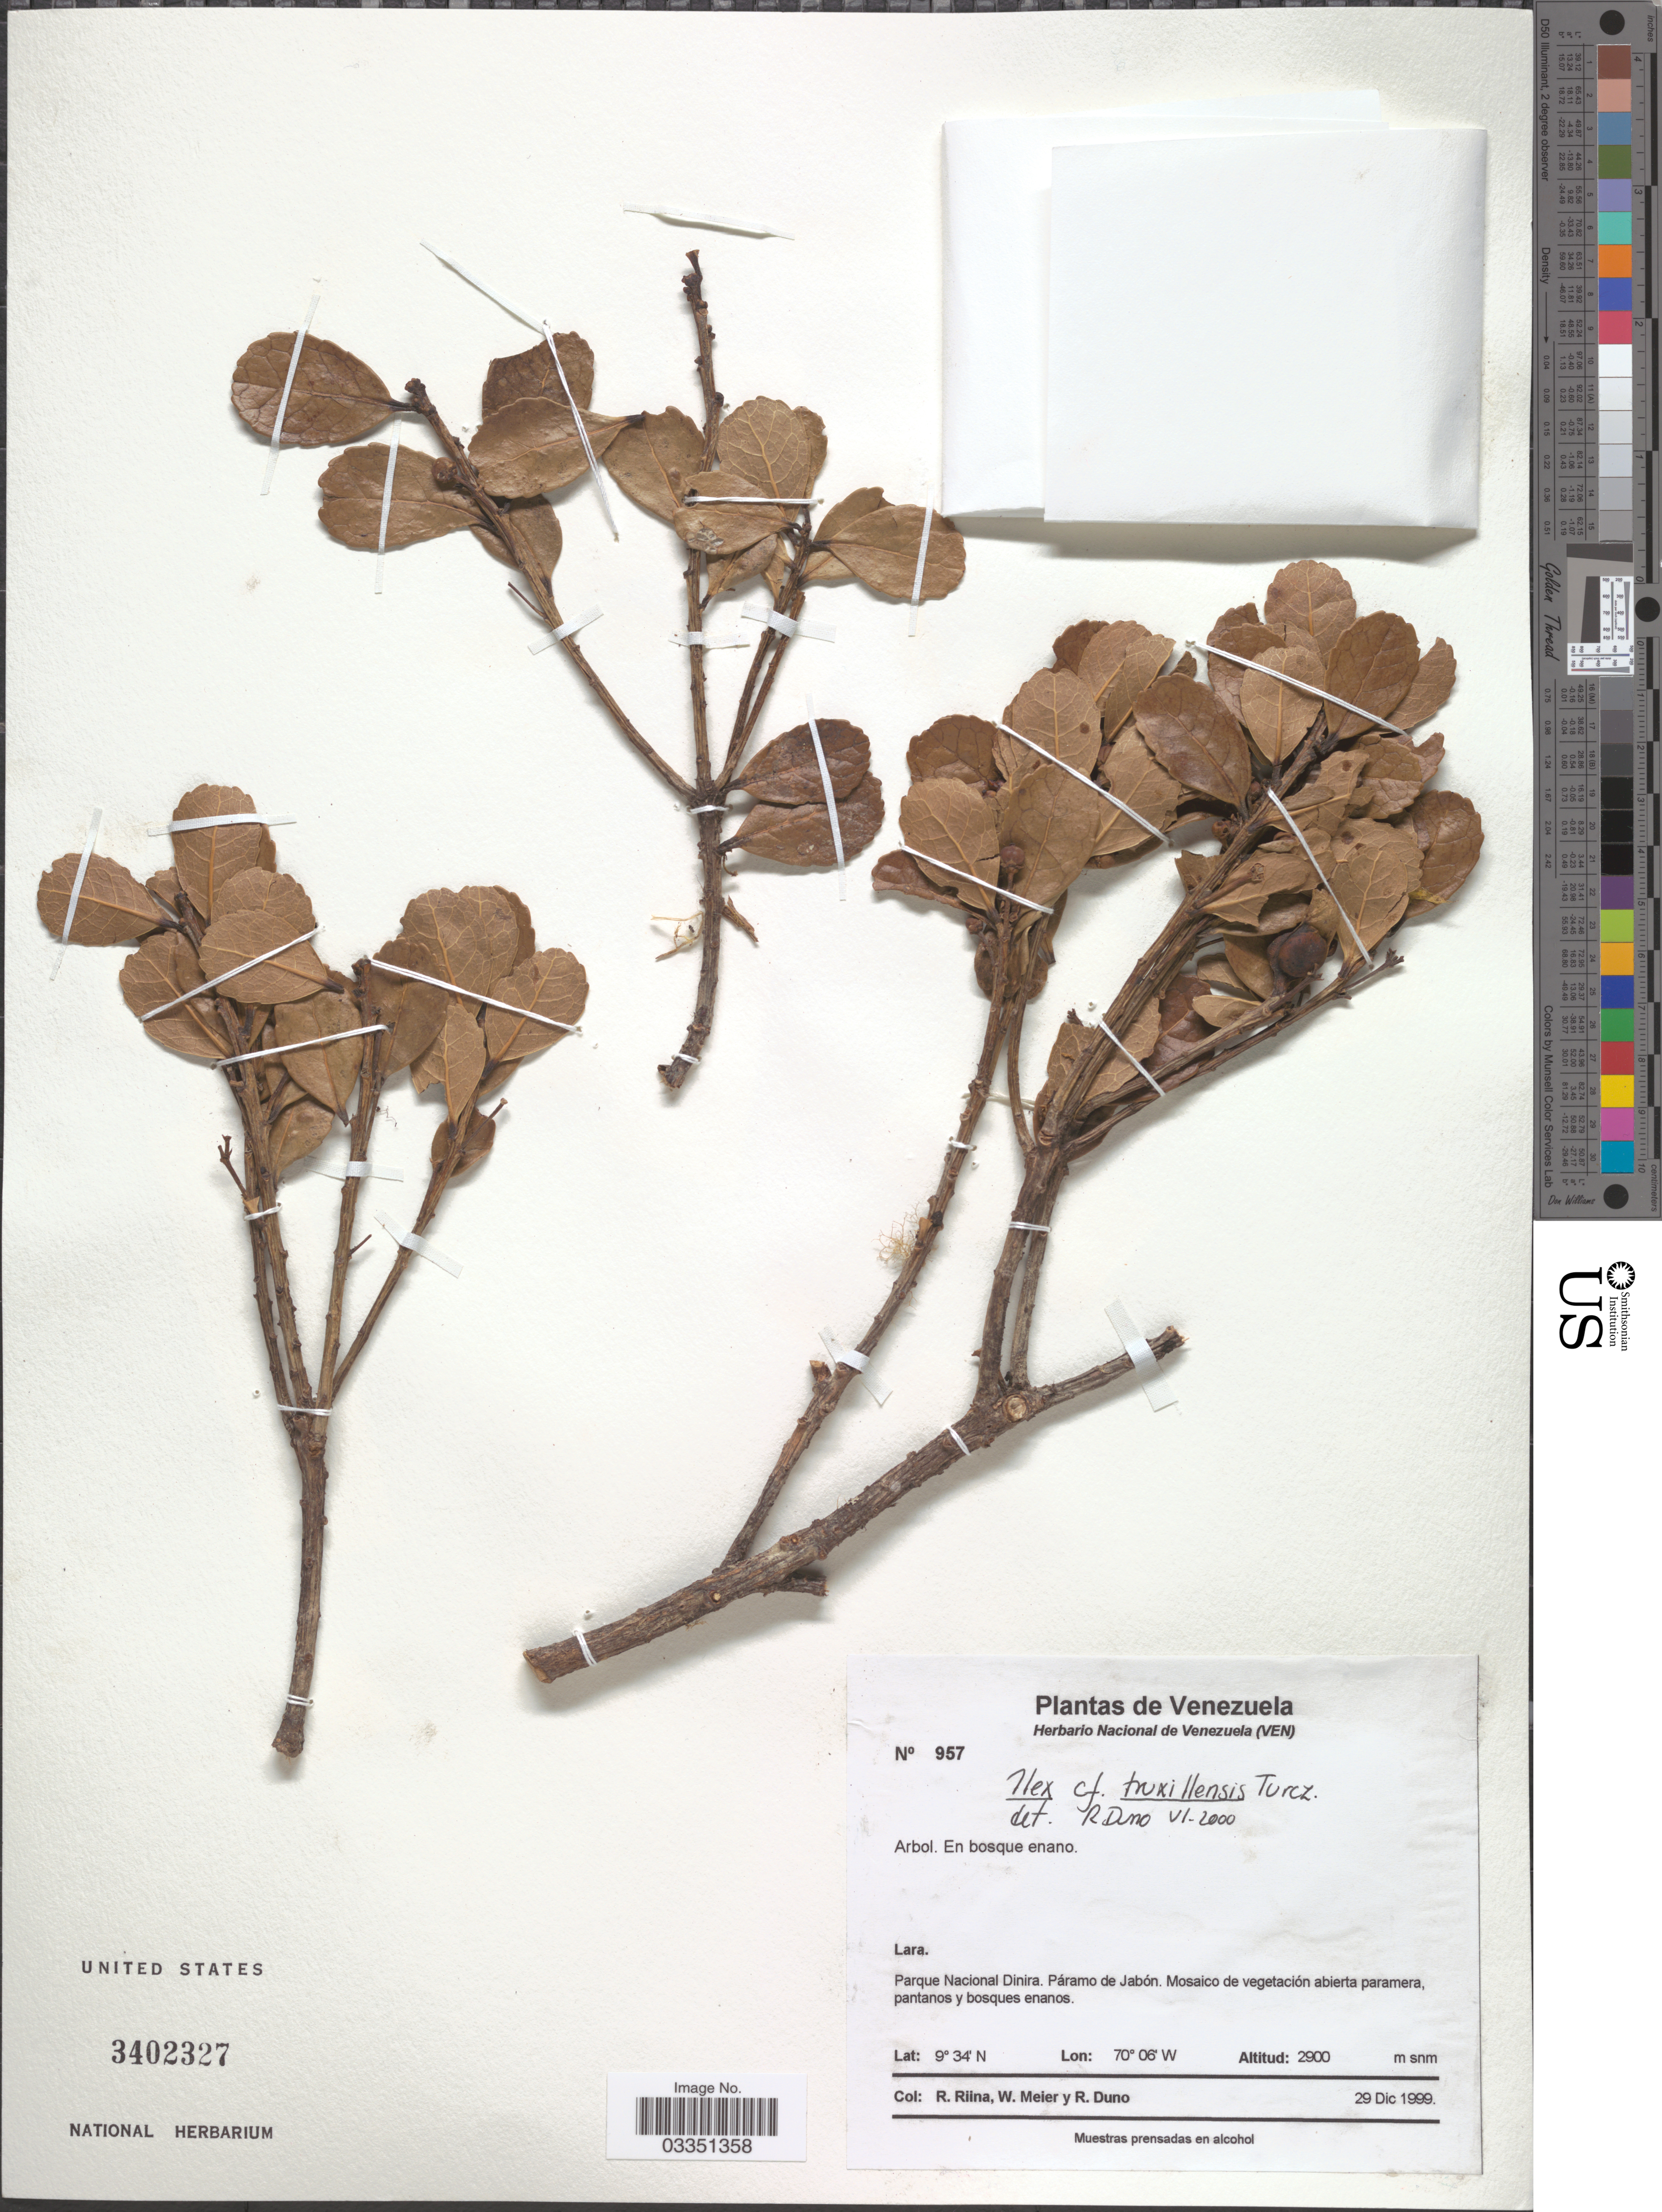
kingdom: Plantae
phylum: Tracheophyta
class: Magnoliopsida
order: Aquifoliales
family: Aquifoliaceae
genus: Ilex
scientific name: Ilex truxillensis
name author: Turcz.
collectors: R. Riina, W. Meier & R. Duno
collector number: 957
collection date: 1999-12-29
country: Venezuela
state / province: Lara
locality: Parque Nacional Dinira. Páramo de Jabón.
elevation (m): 2900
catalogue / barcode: US 3402327